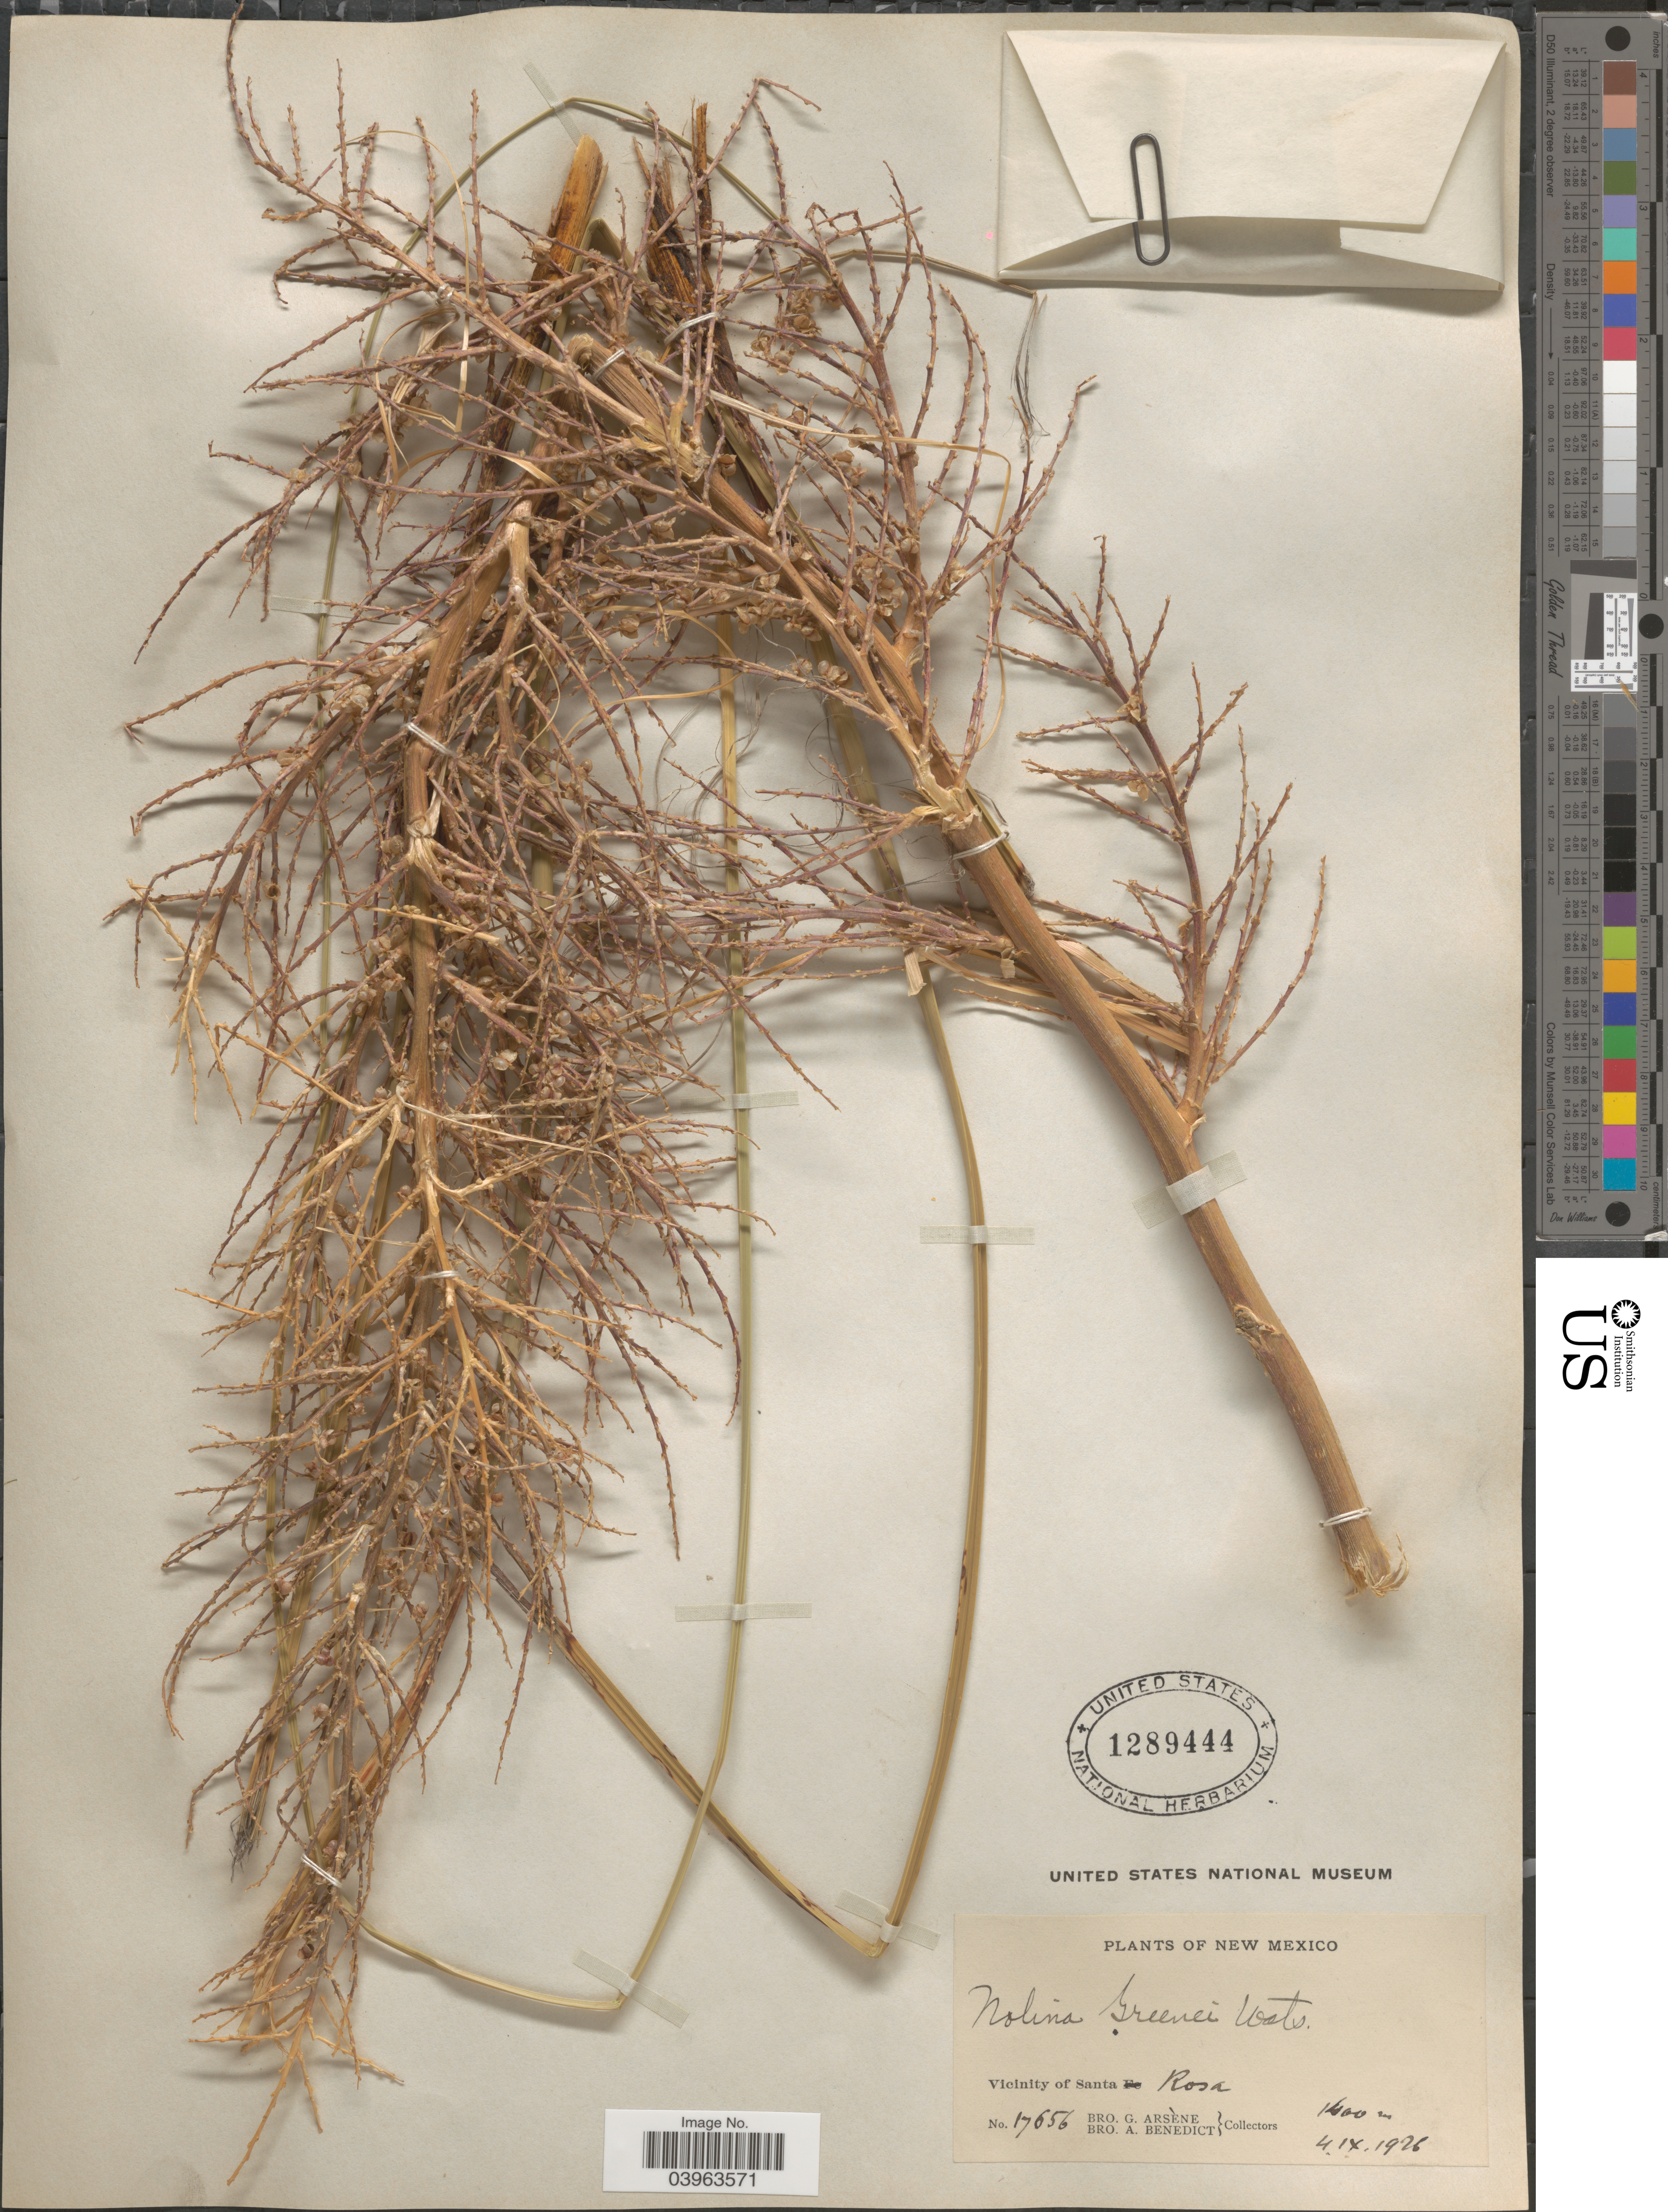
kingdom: Plantae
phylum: Tracheophyta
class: Liliopsida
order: Asparagales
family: Asparagaceae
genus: Nolina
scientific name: Nolina greenei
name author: S. Watson ex Trel.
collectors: Bro. G. Arsène & Bro. A. Benedict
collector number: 17656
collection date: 1926-11-04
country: United States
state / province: New Mexico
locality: Vicinity of Santa Rosa.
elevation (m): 1400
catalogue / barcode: US 1289444